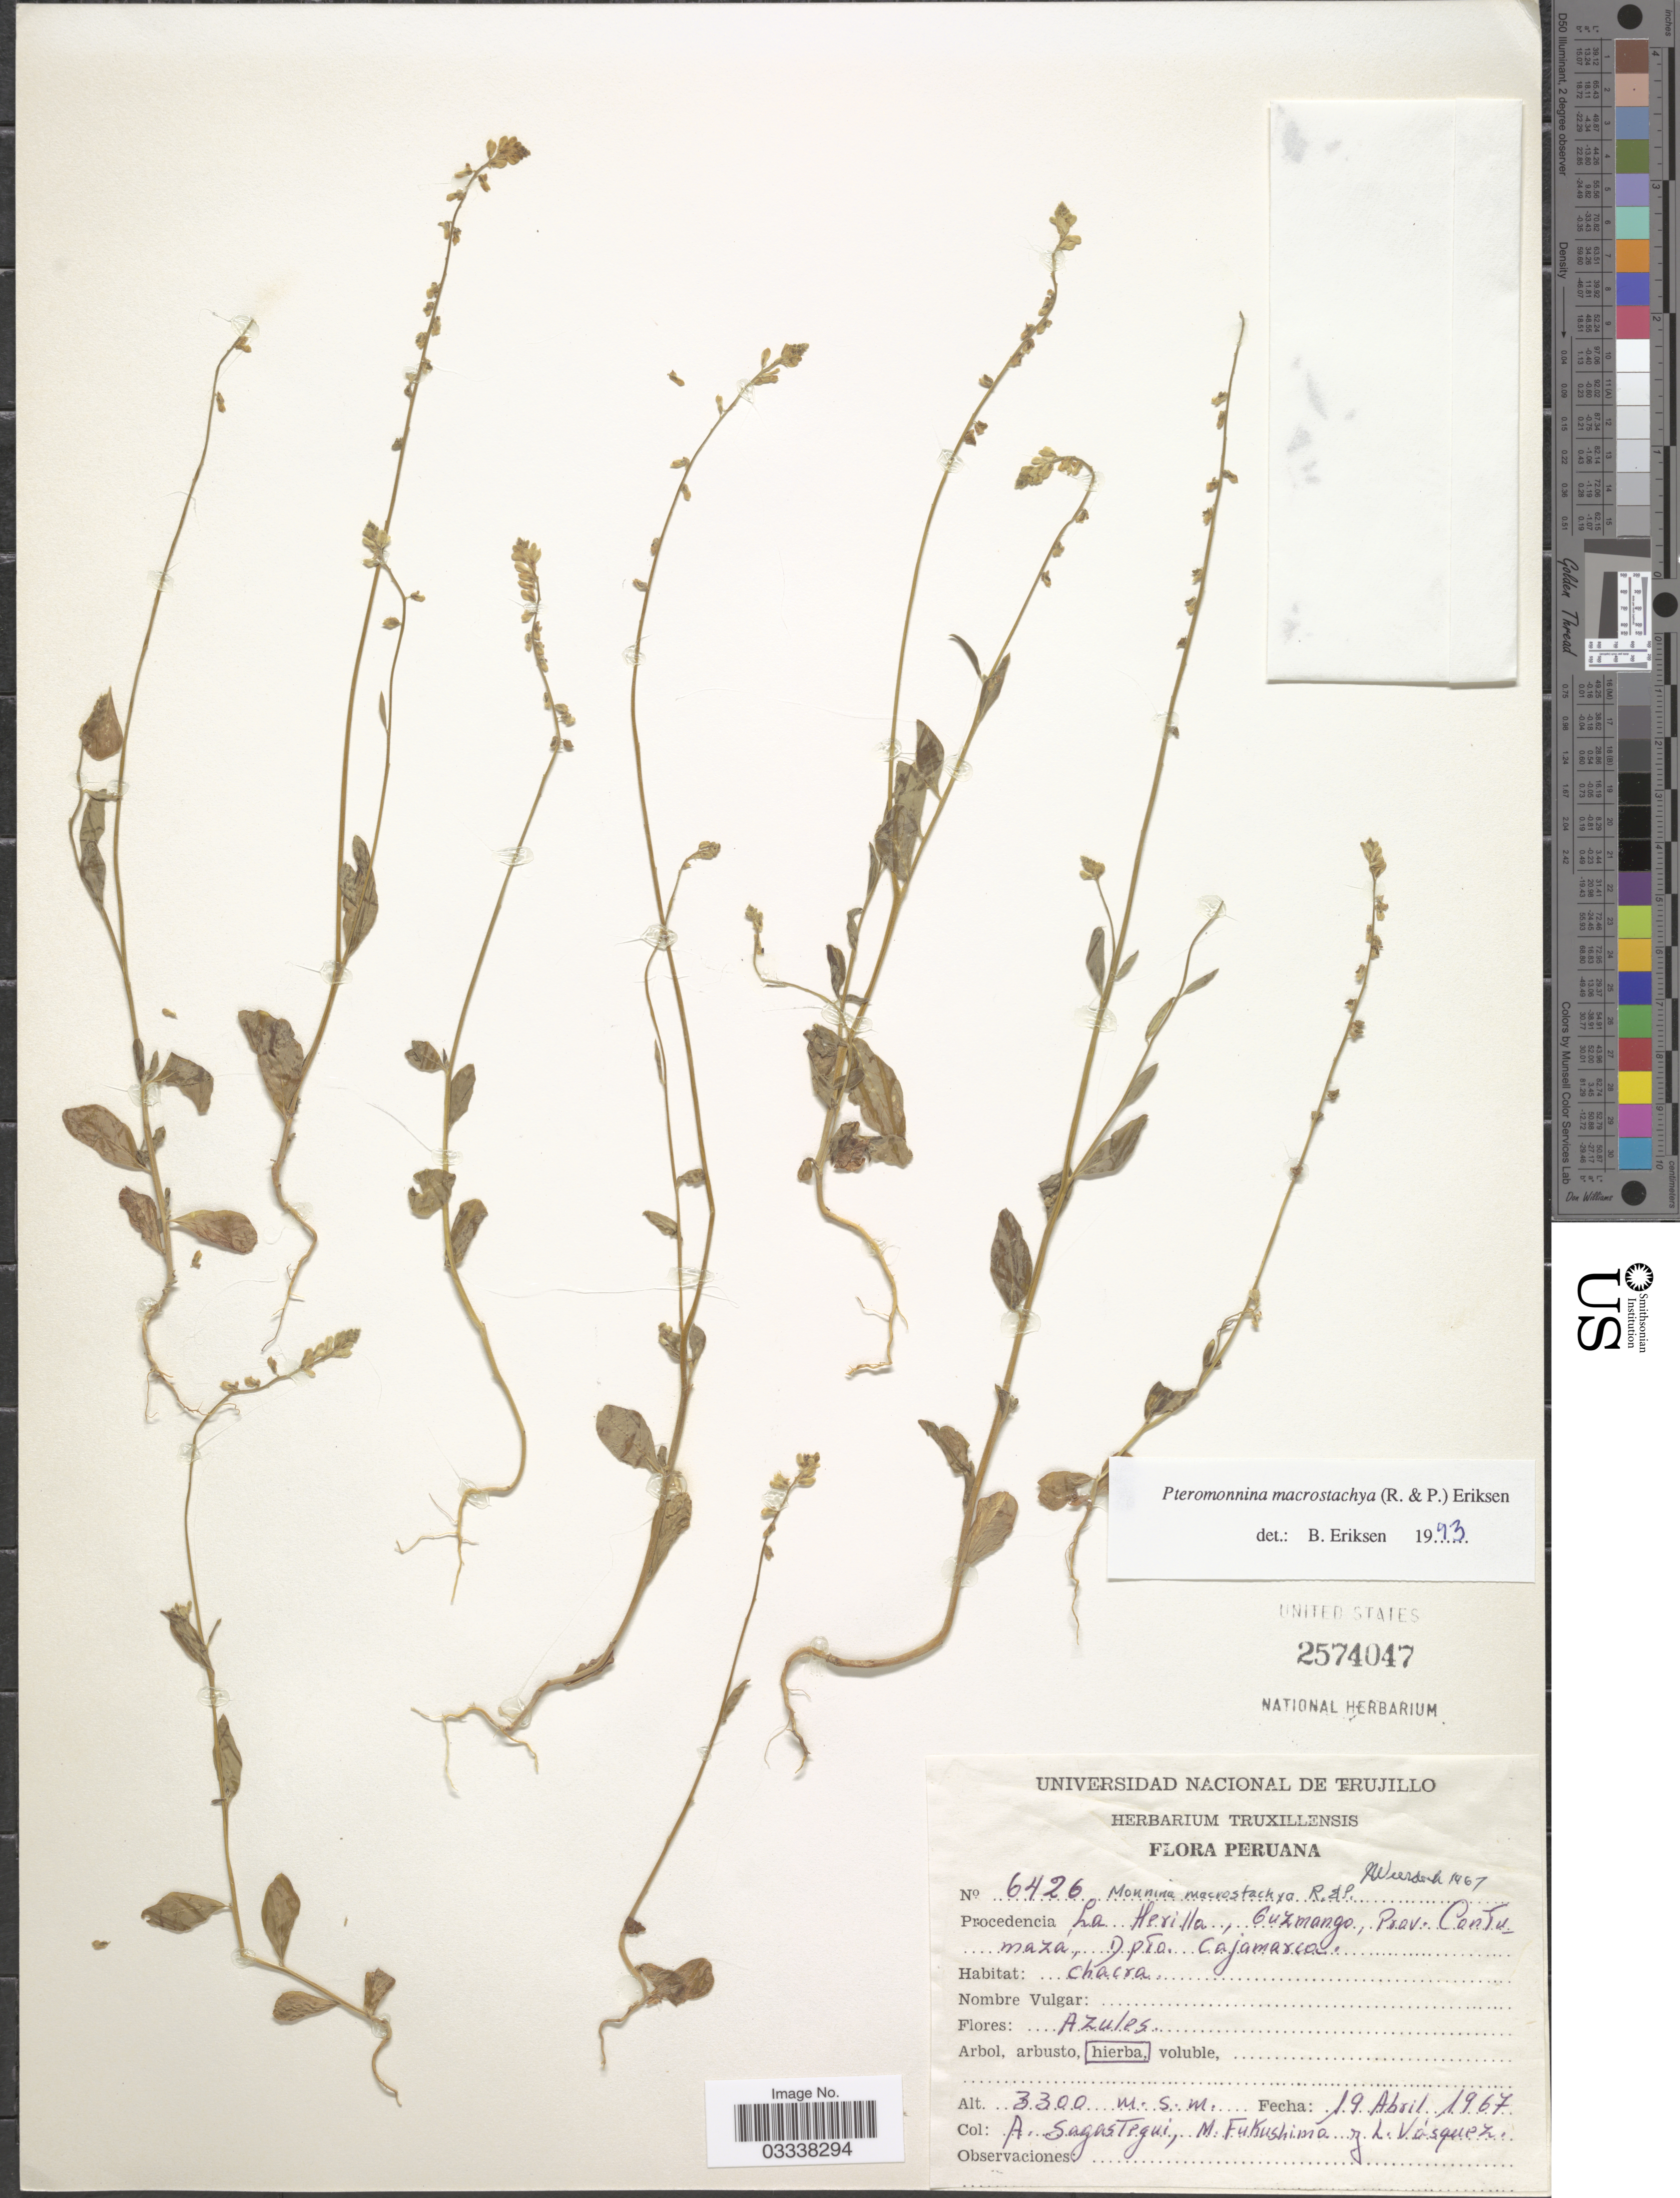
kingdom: Plantae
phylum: Tracheophyta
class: Magnoliopsida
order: Fabales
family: Polygalaceae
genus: Monnina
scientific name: Monnina macrostachya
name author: Ruiz & Pav.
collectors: A. Sagastegui, M. Fukushima & L. Vasquez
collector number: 6426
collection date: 1967-04-19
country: Peru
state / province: Cajamarca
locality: La Herilla, Guzmango, Prov. Contumazá, Dpto. Cajamarca.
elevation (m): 3300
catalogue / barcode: US 2574047